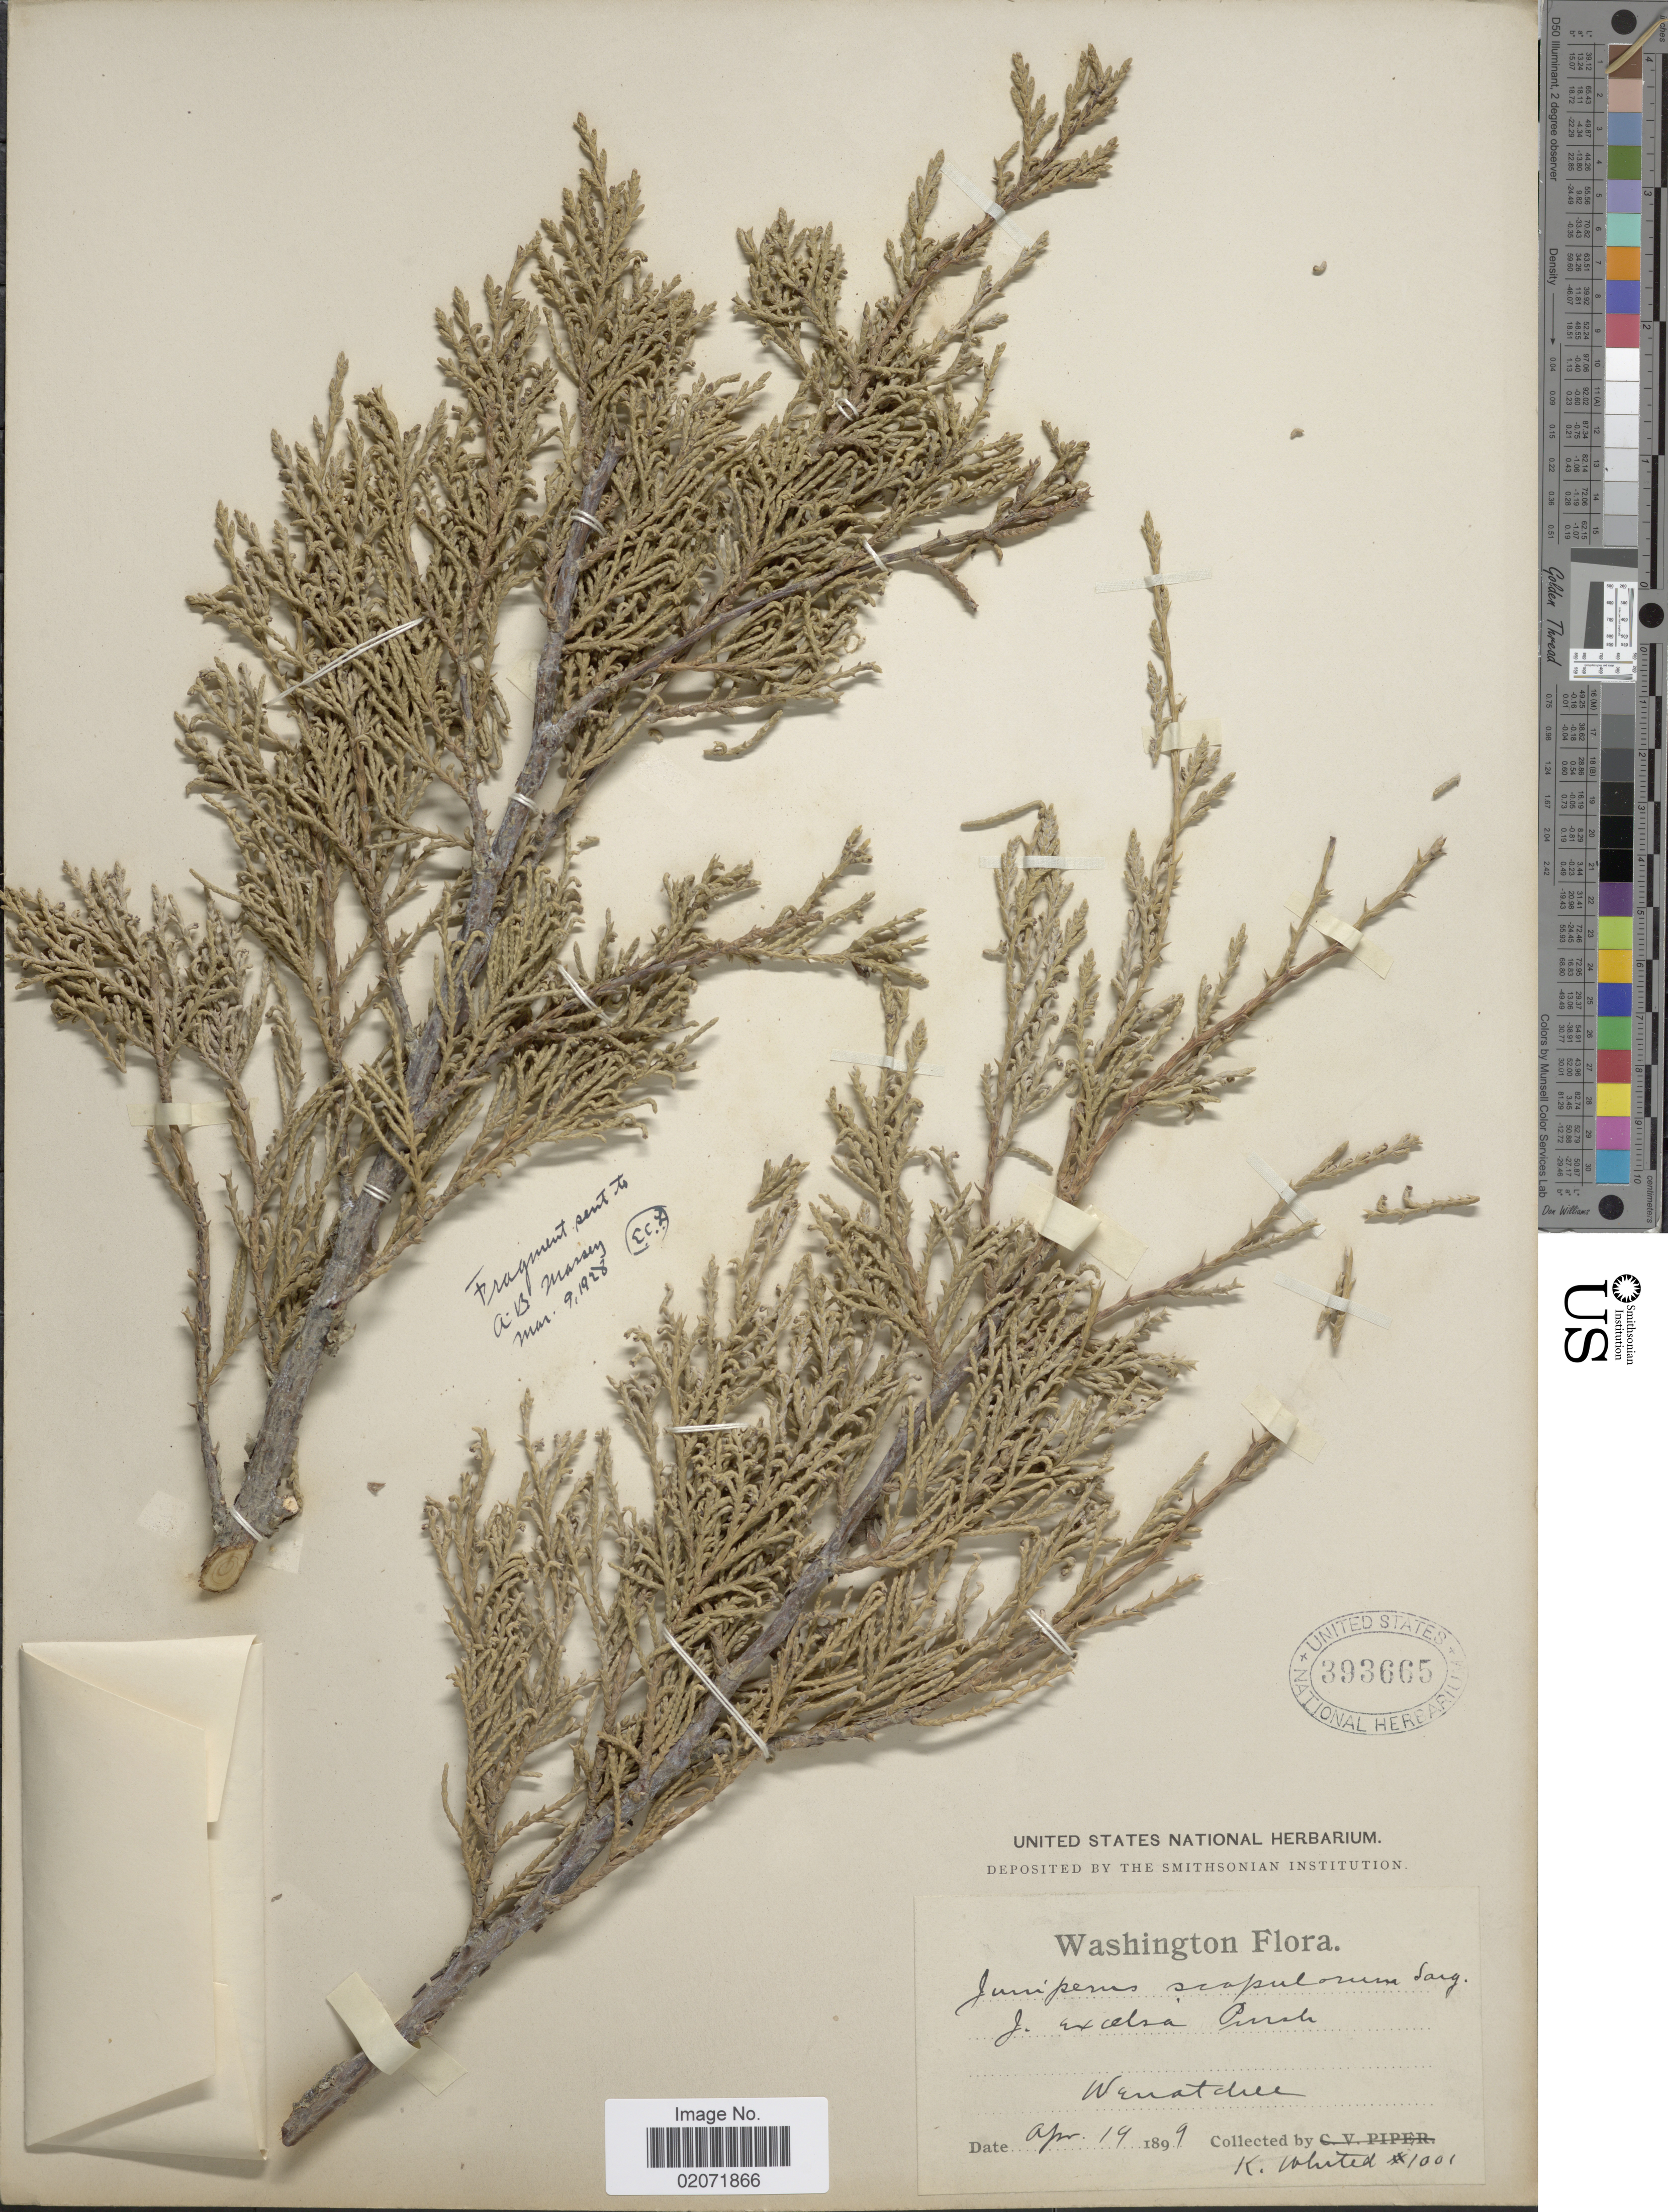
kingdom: Plantae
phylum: Tracheophyta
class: Pinopsida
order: Pinales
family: Cupressaceae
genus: Juniperus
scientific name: Juniperus scopulorum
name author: Sarg.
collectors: K. Whited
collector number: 1001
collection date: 1899-04-19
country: United States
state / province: Washington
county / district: Chelan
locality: Wenatchee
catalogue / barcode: US 393665